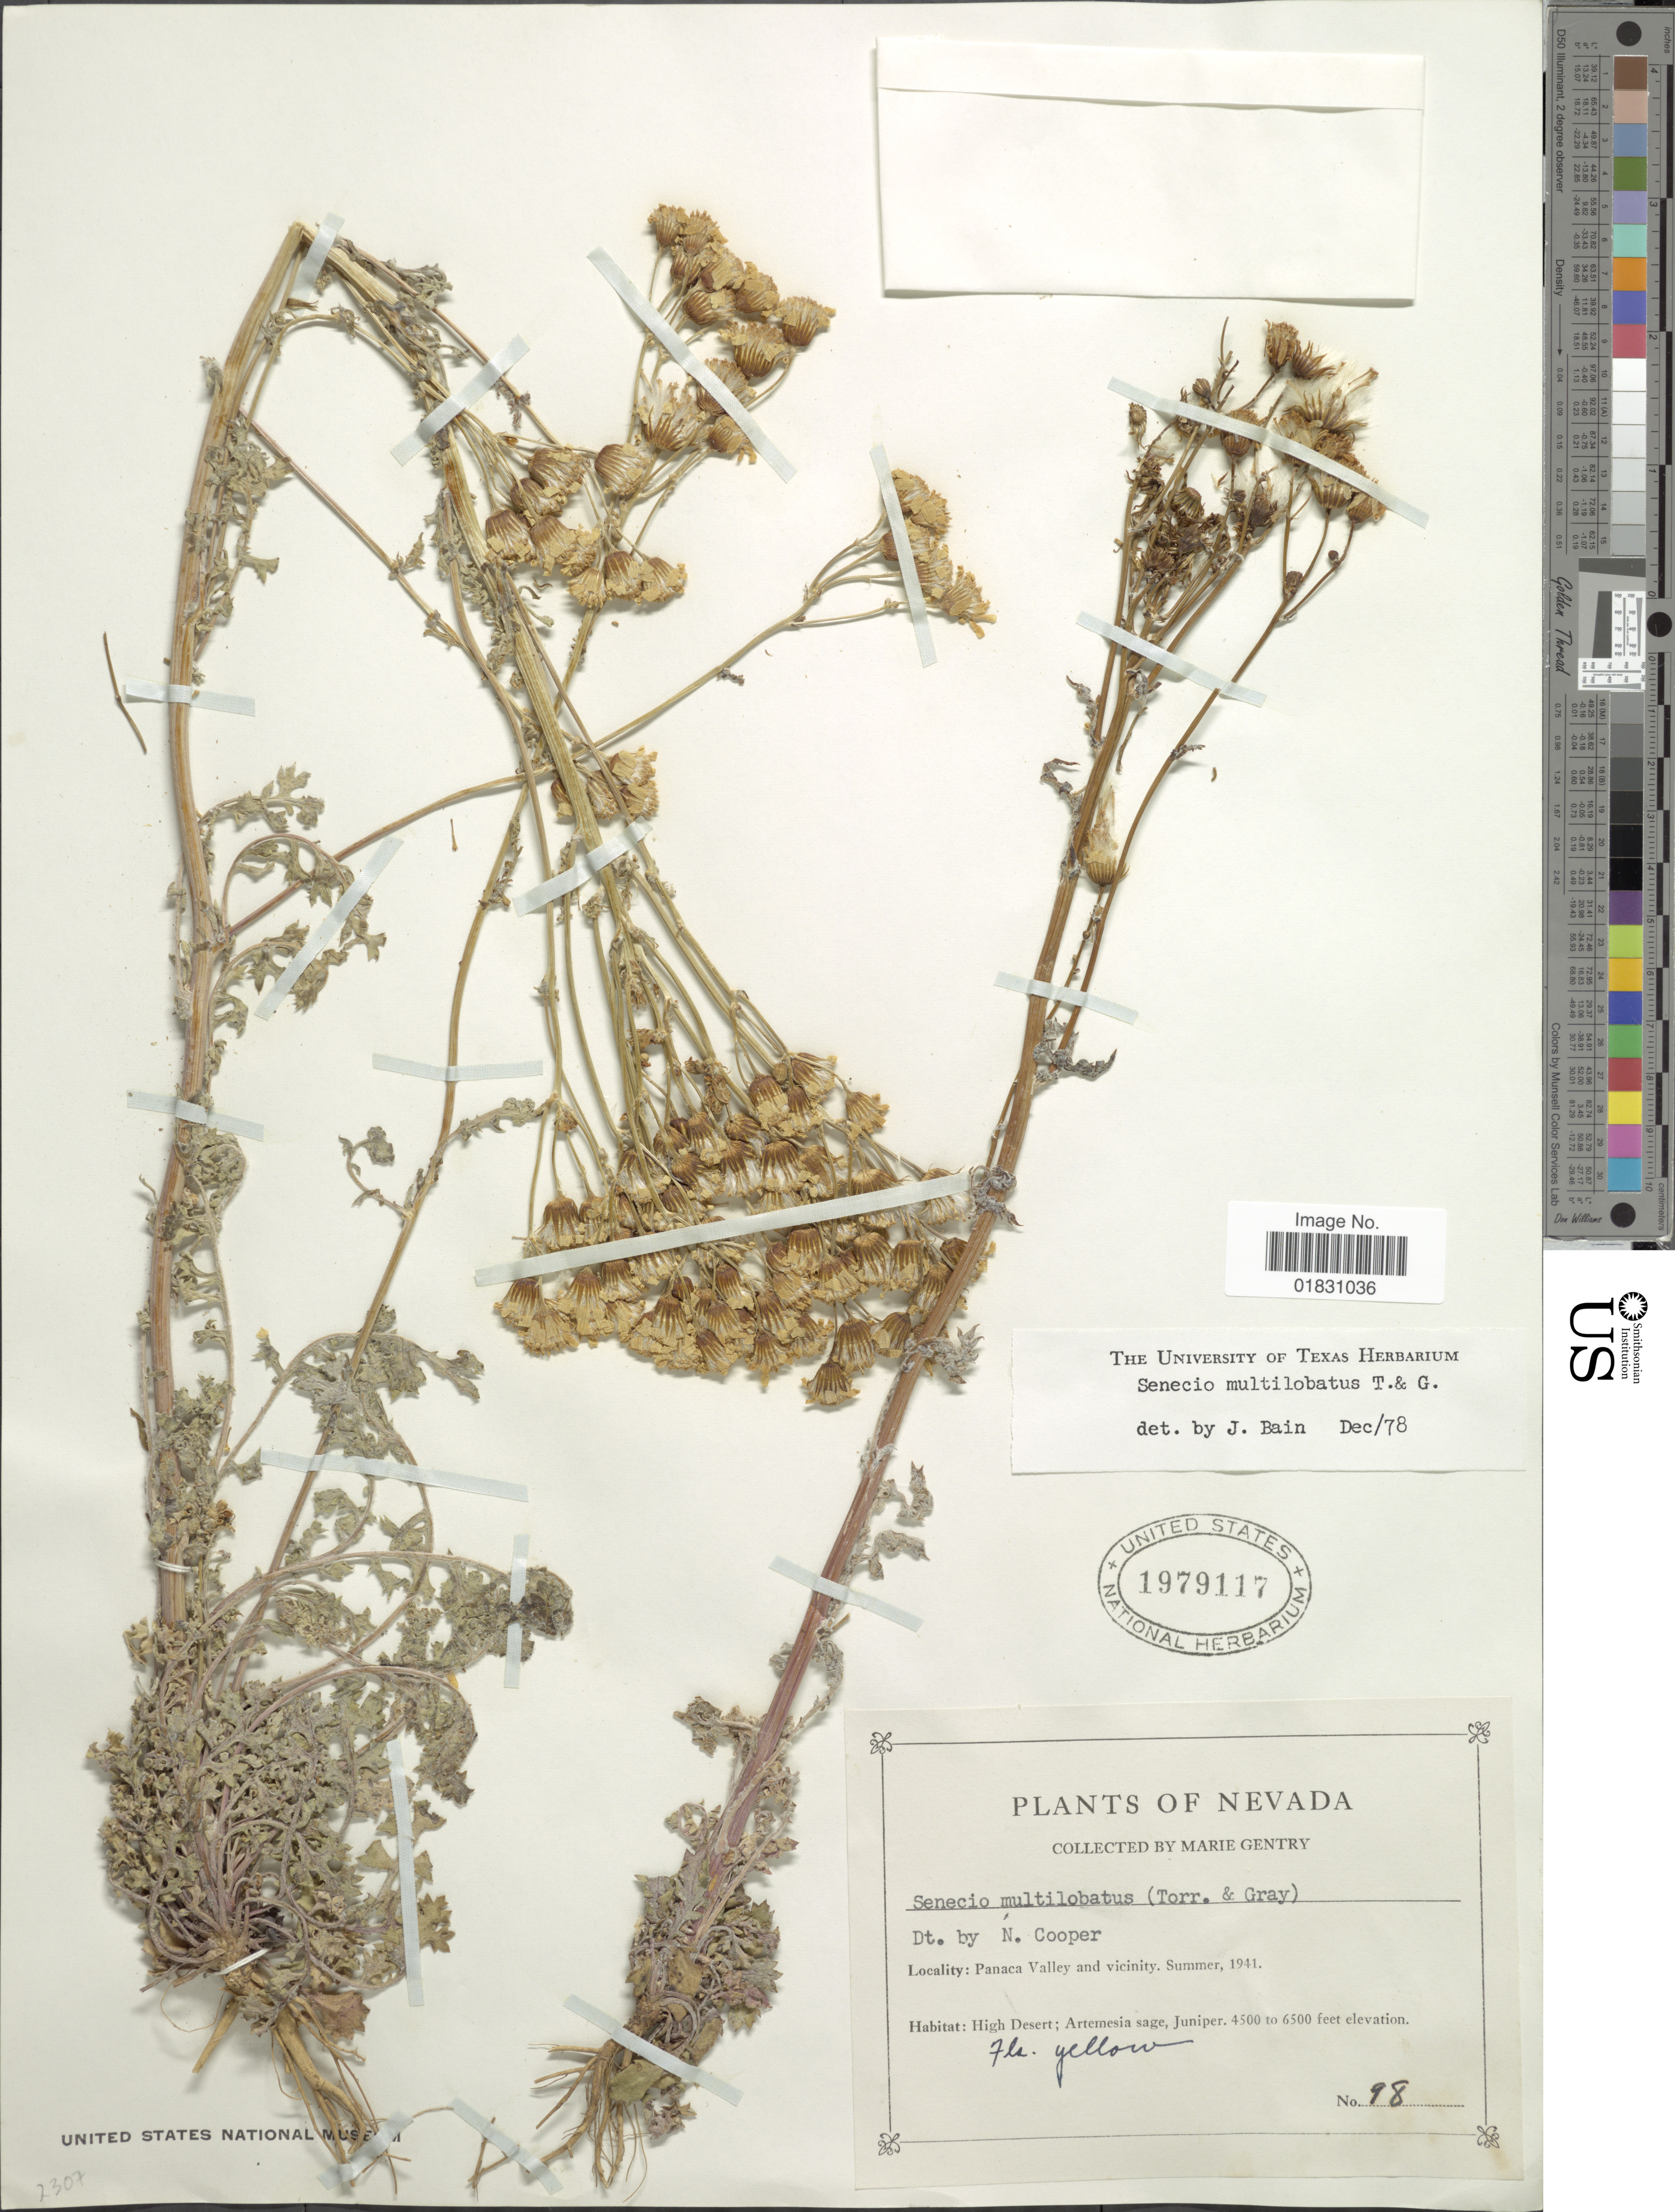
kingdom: Plantae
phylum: Tracheophyta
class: Magnoliopsida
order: Asterales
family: Asteraceae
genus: Packera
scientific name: Packera multilobata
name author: (Torr. & A. Gray) W.A. Weber & Á. Löve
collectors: M. Gentry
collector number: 98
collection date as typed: Summer 1941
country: United States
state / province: Nevada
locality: Panaca Valley and vicinity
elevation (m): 1372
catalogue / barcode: US 1979117